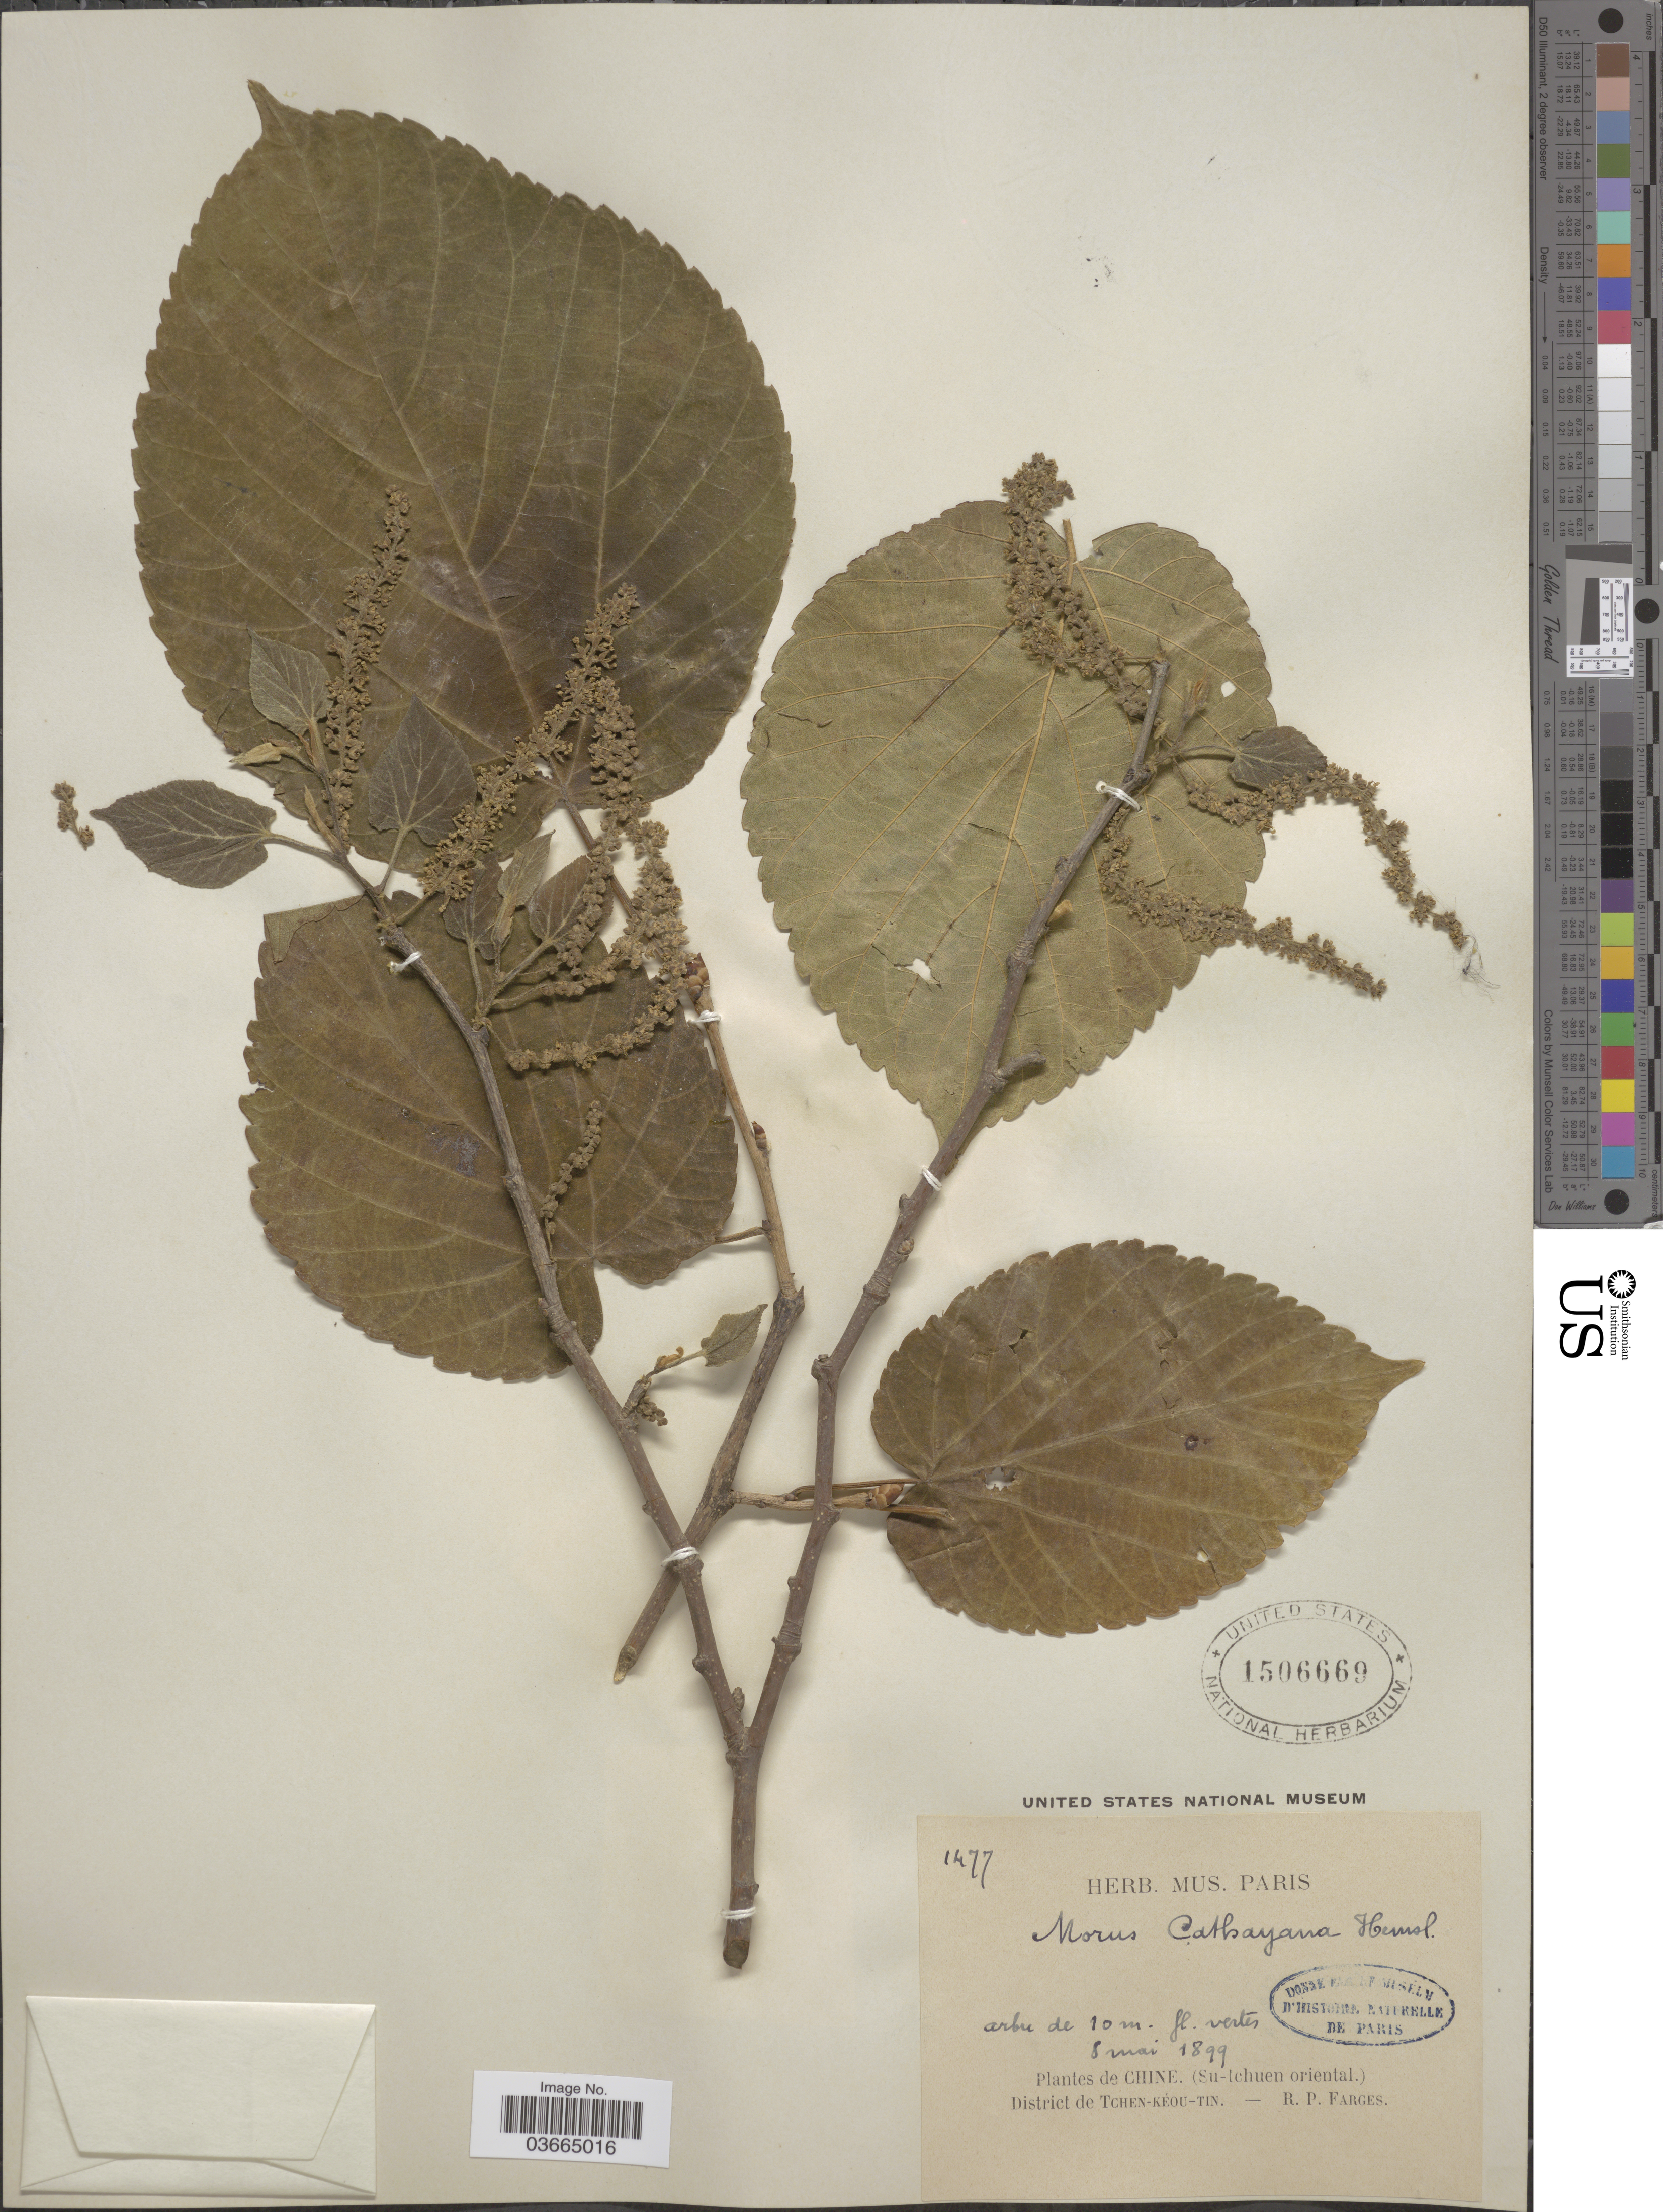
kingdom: Plantae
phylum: Tracheophyta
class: Magnoliopsida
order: Rosales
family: Moraceae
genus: Morus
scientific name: Morus cathayana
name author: Hemsl.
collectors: R. Farges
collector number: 1477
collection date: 1899-05-08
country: China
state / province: Sichuan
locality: (Su-tchuen oriental). District de Tchen-kéou-tin.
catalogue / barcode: US 1506669